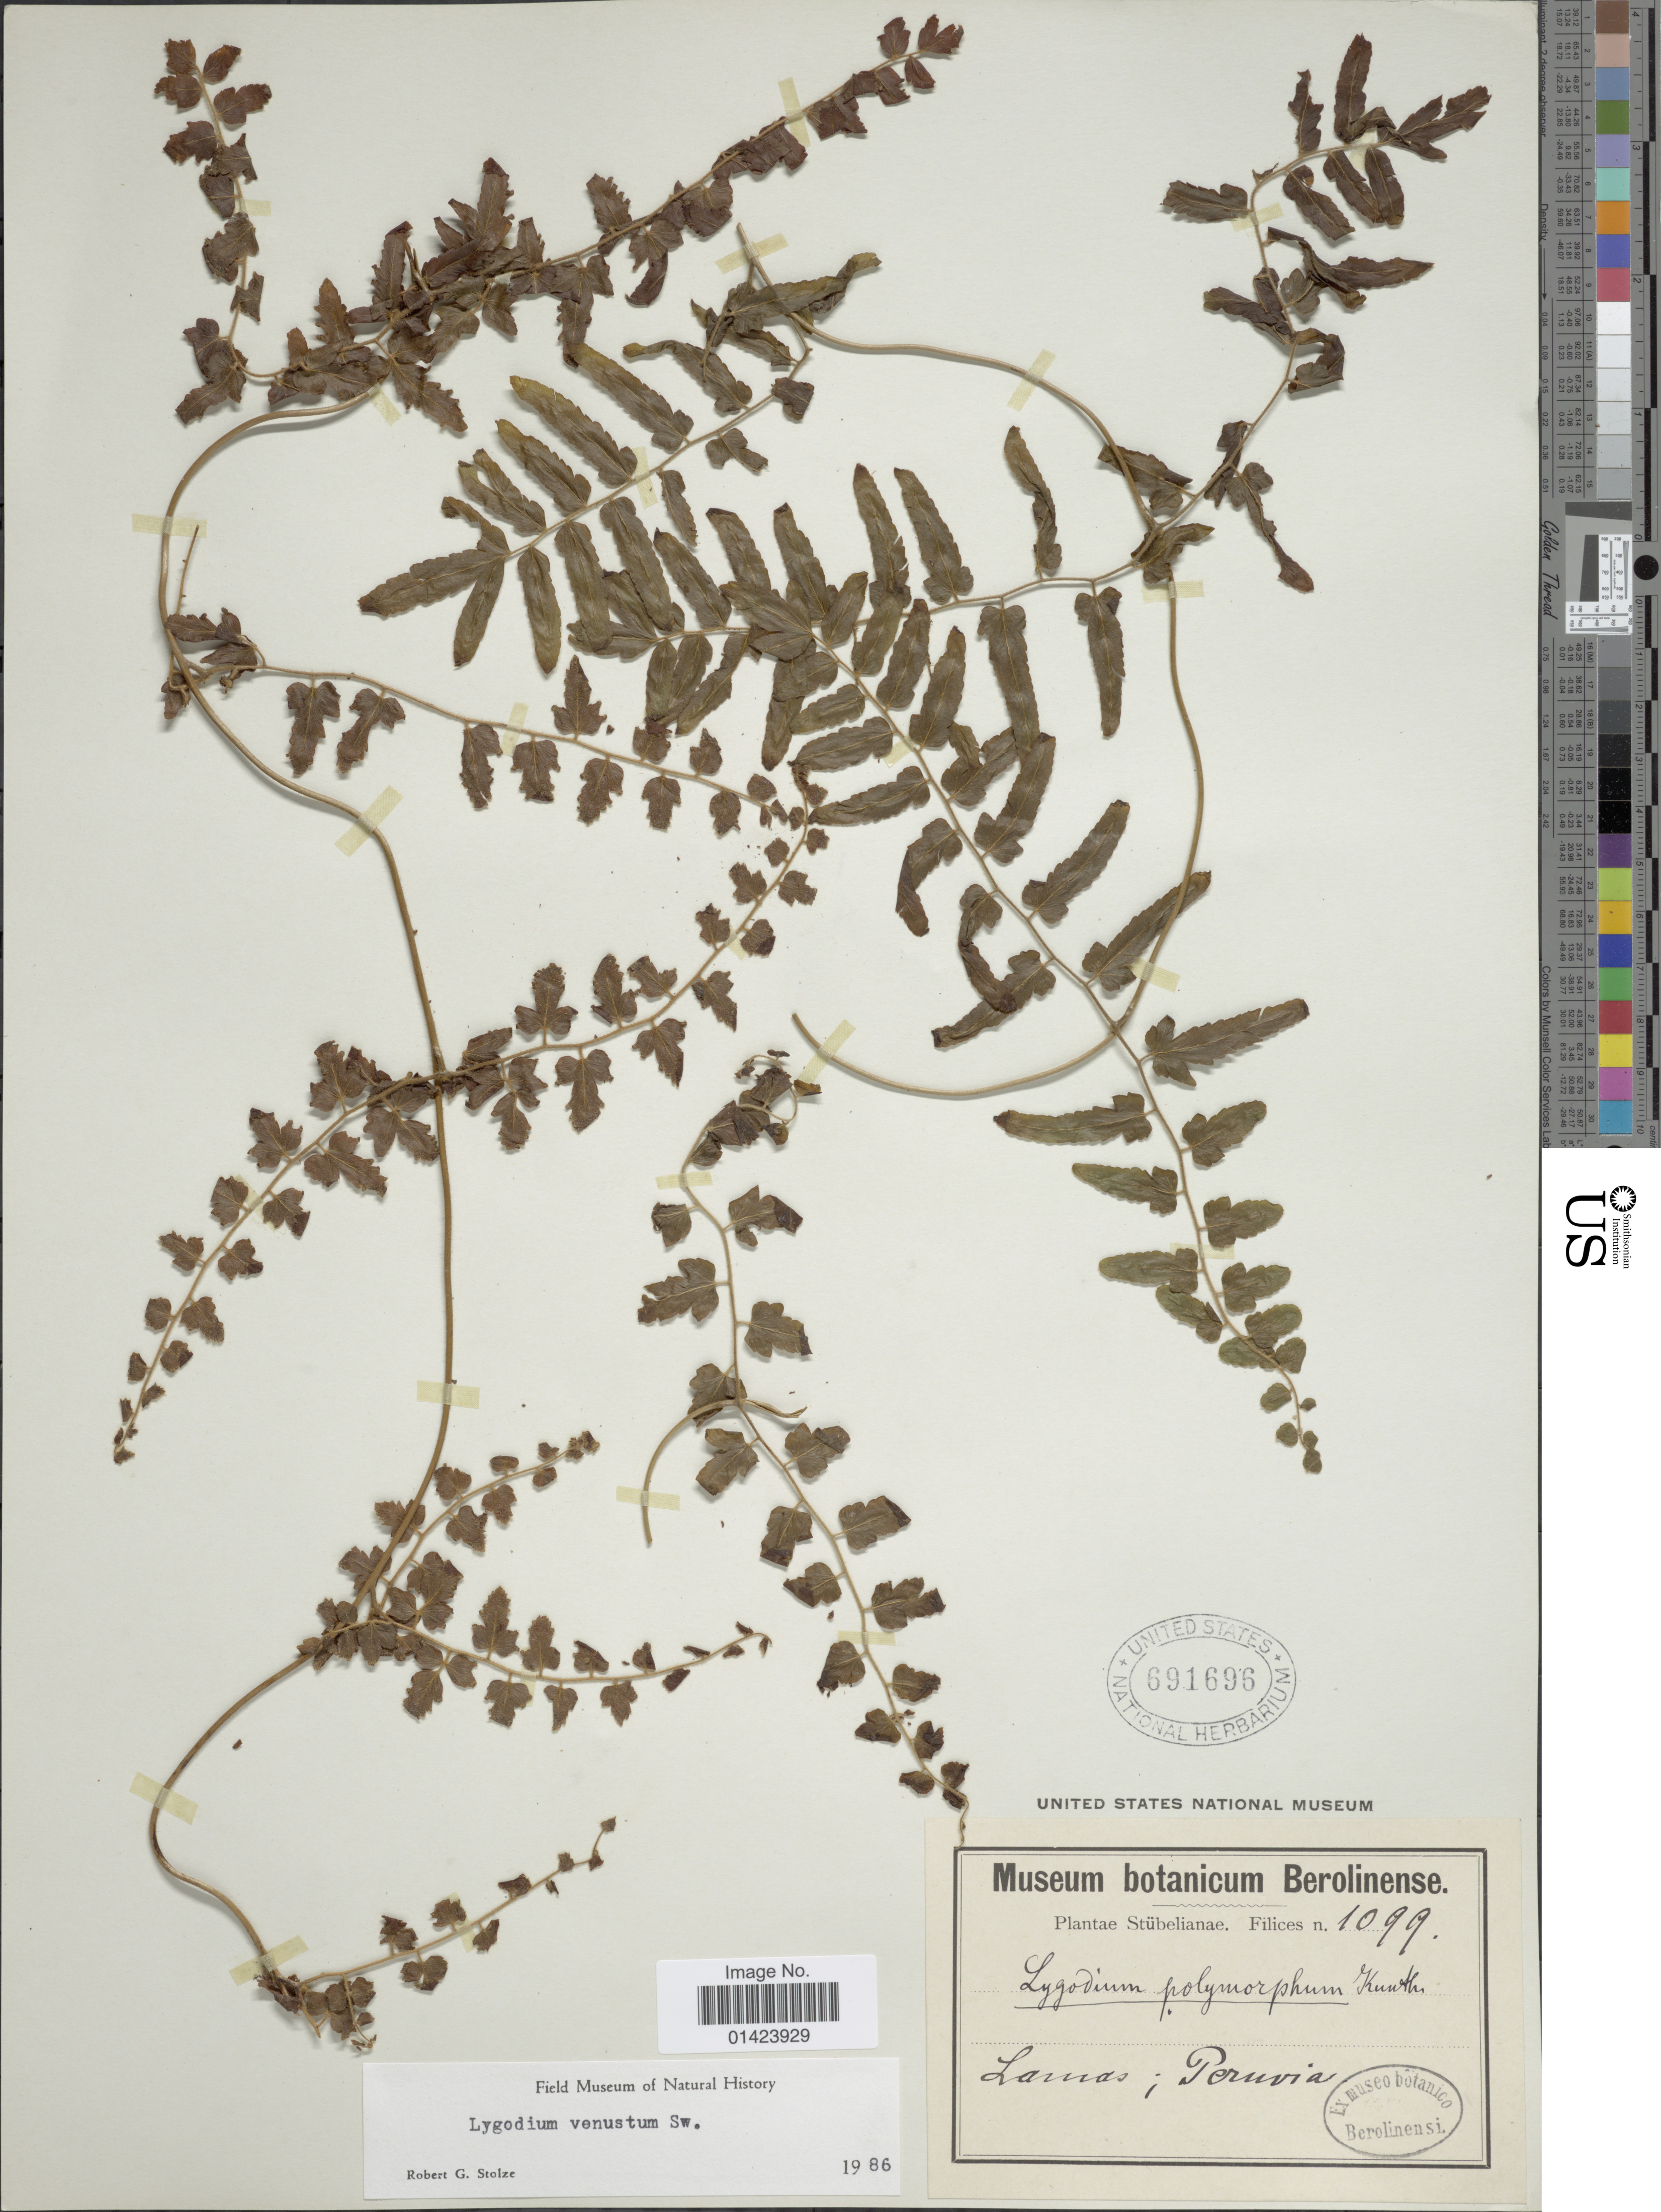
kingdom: Plantae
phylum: Tracheophyta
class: Polypodiopsida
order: Schizaeales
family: Lygodiaceae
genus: Lygodium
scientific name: Lygodium venustum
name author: Sw.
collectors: -. Stubel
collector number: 1099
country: Peru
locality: Lamas, Peruvia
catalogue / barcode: US 691696